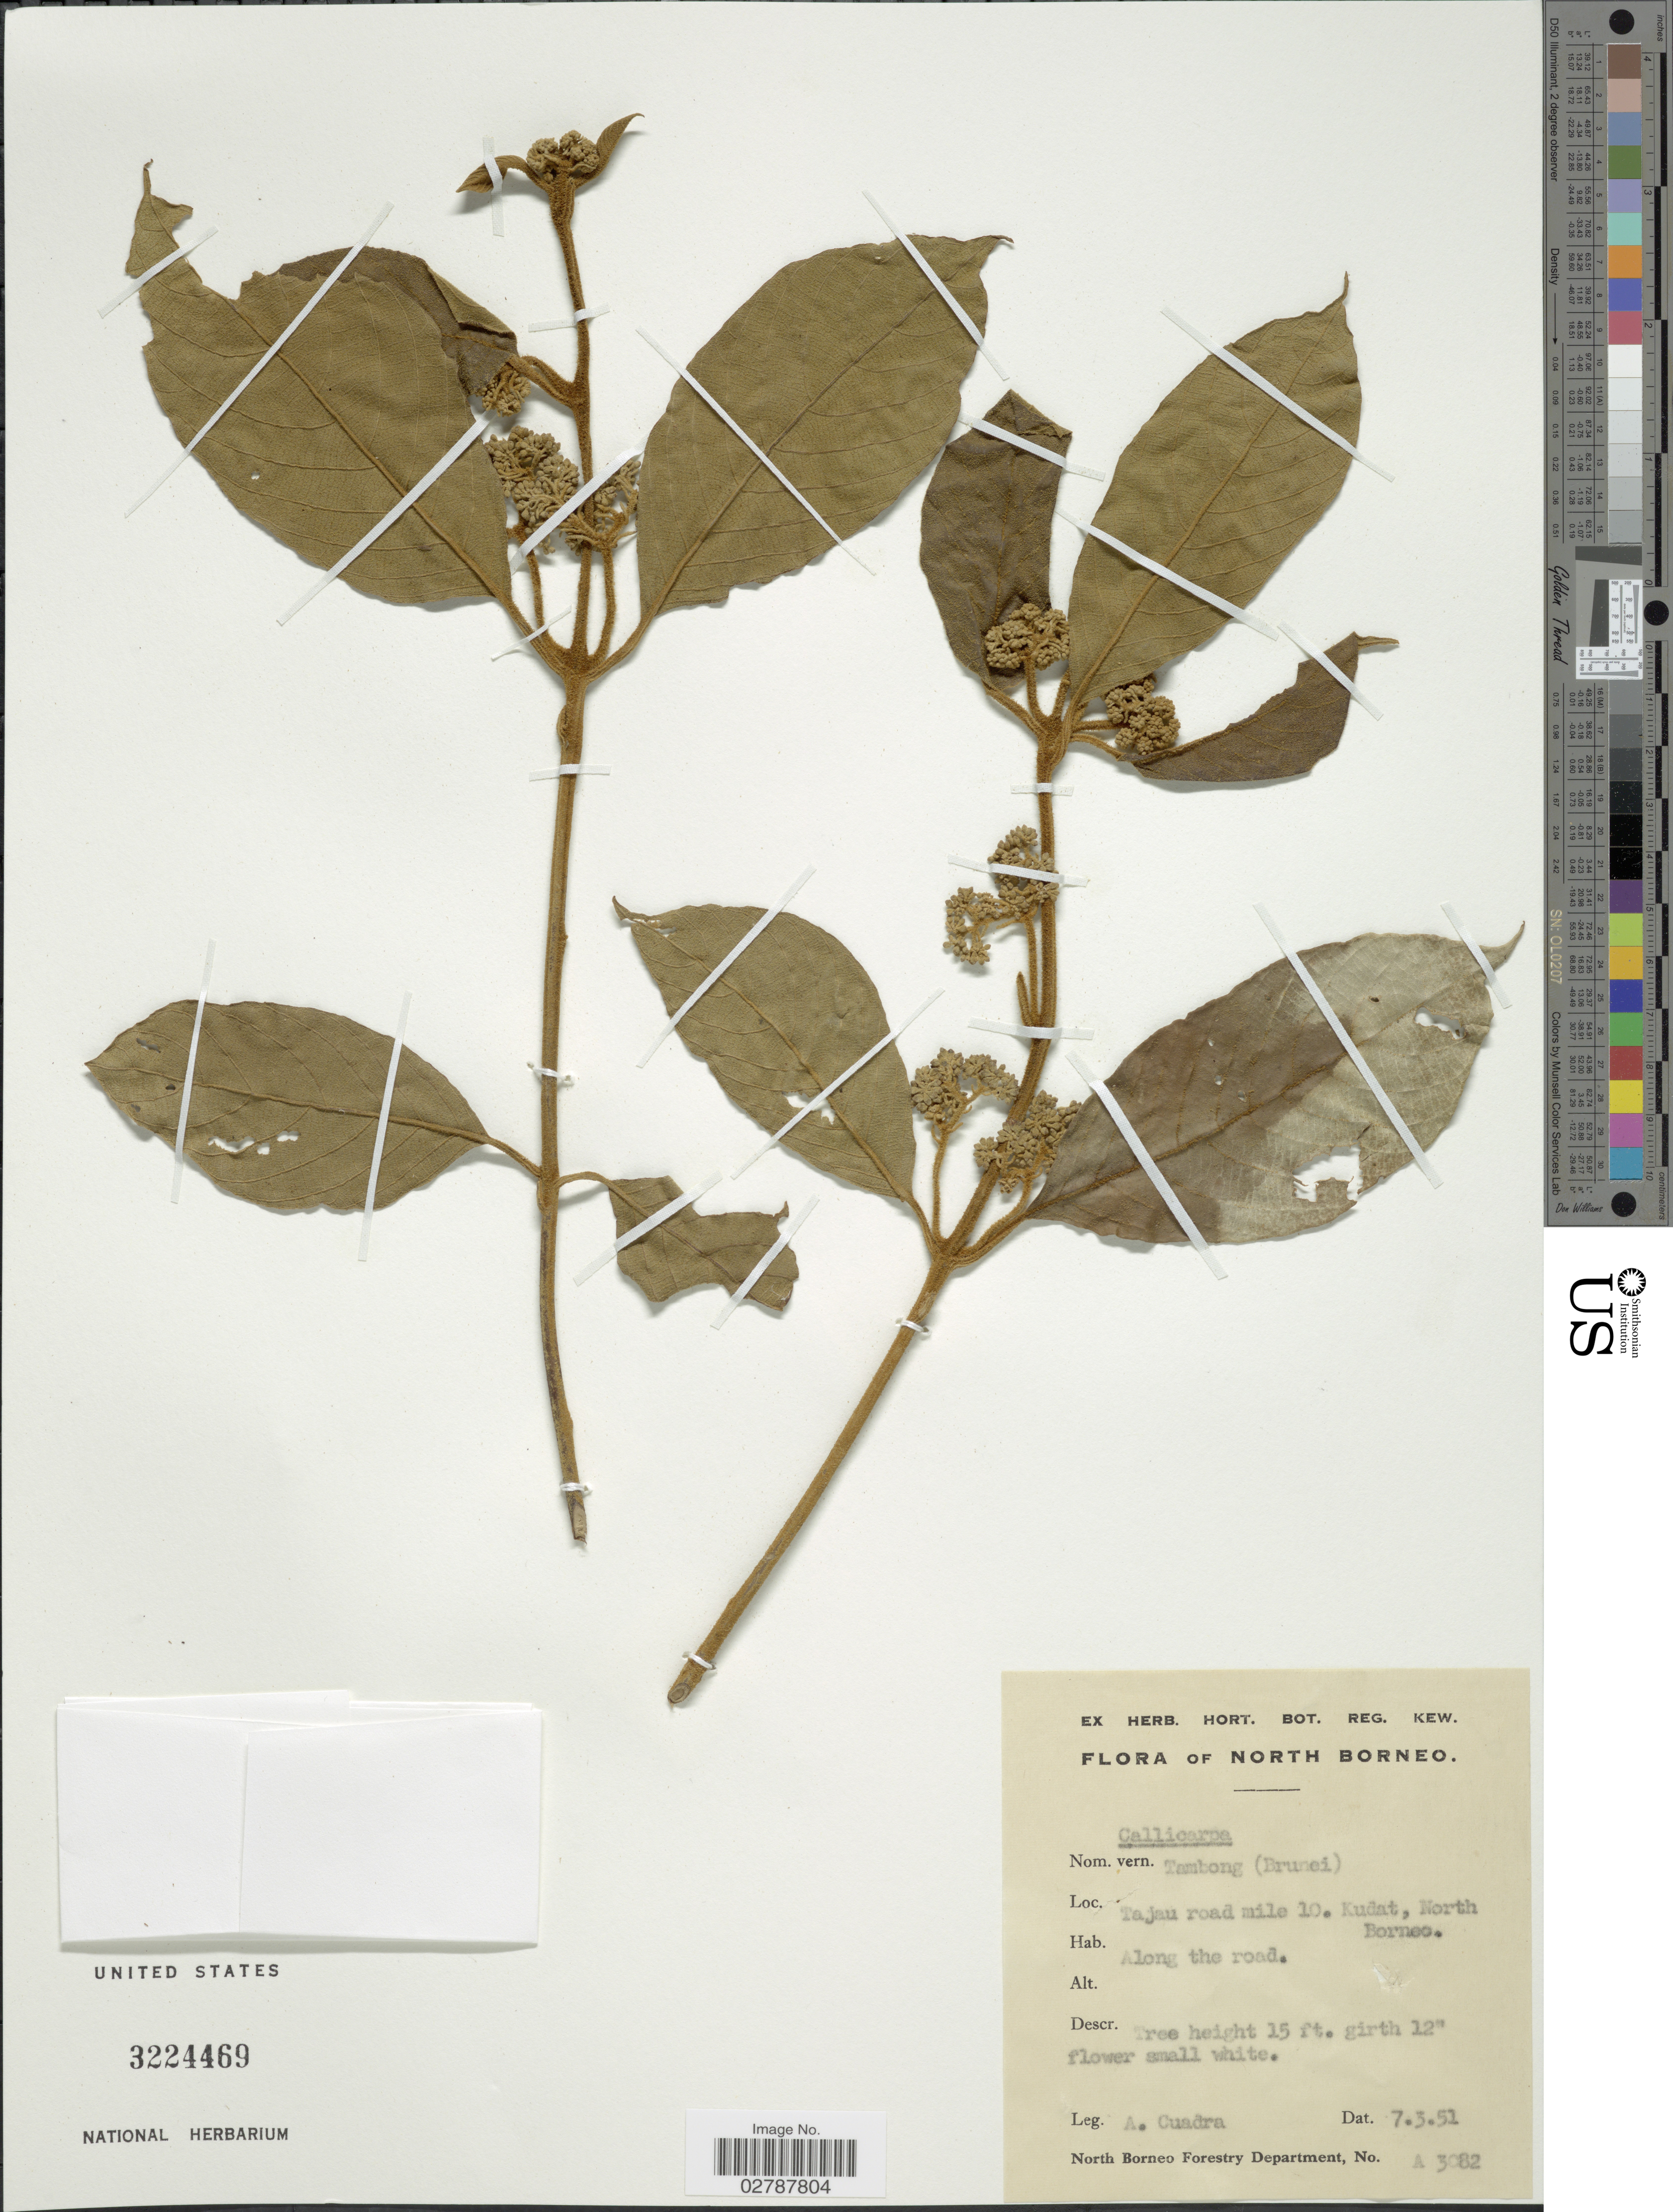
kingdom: Plantae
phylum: Tracheophyta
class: Magnoliopsida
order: Lamiales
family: Lamiaceae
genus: Callicarpa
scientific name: Callicarpa sp.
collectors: A. Cuadra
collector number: A3082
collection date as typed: Transcribed d/m/y: 7/3/51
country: Malaysia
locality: Tajau road mile 10. Kudat, North Borneo.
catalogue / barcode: US 3224469